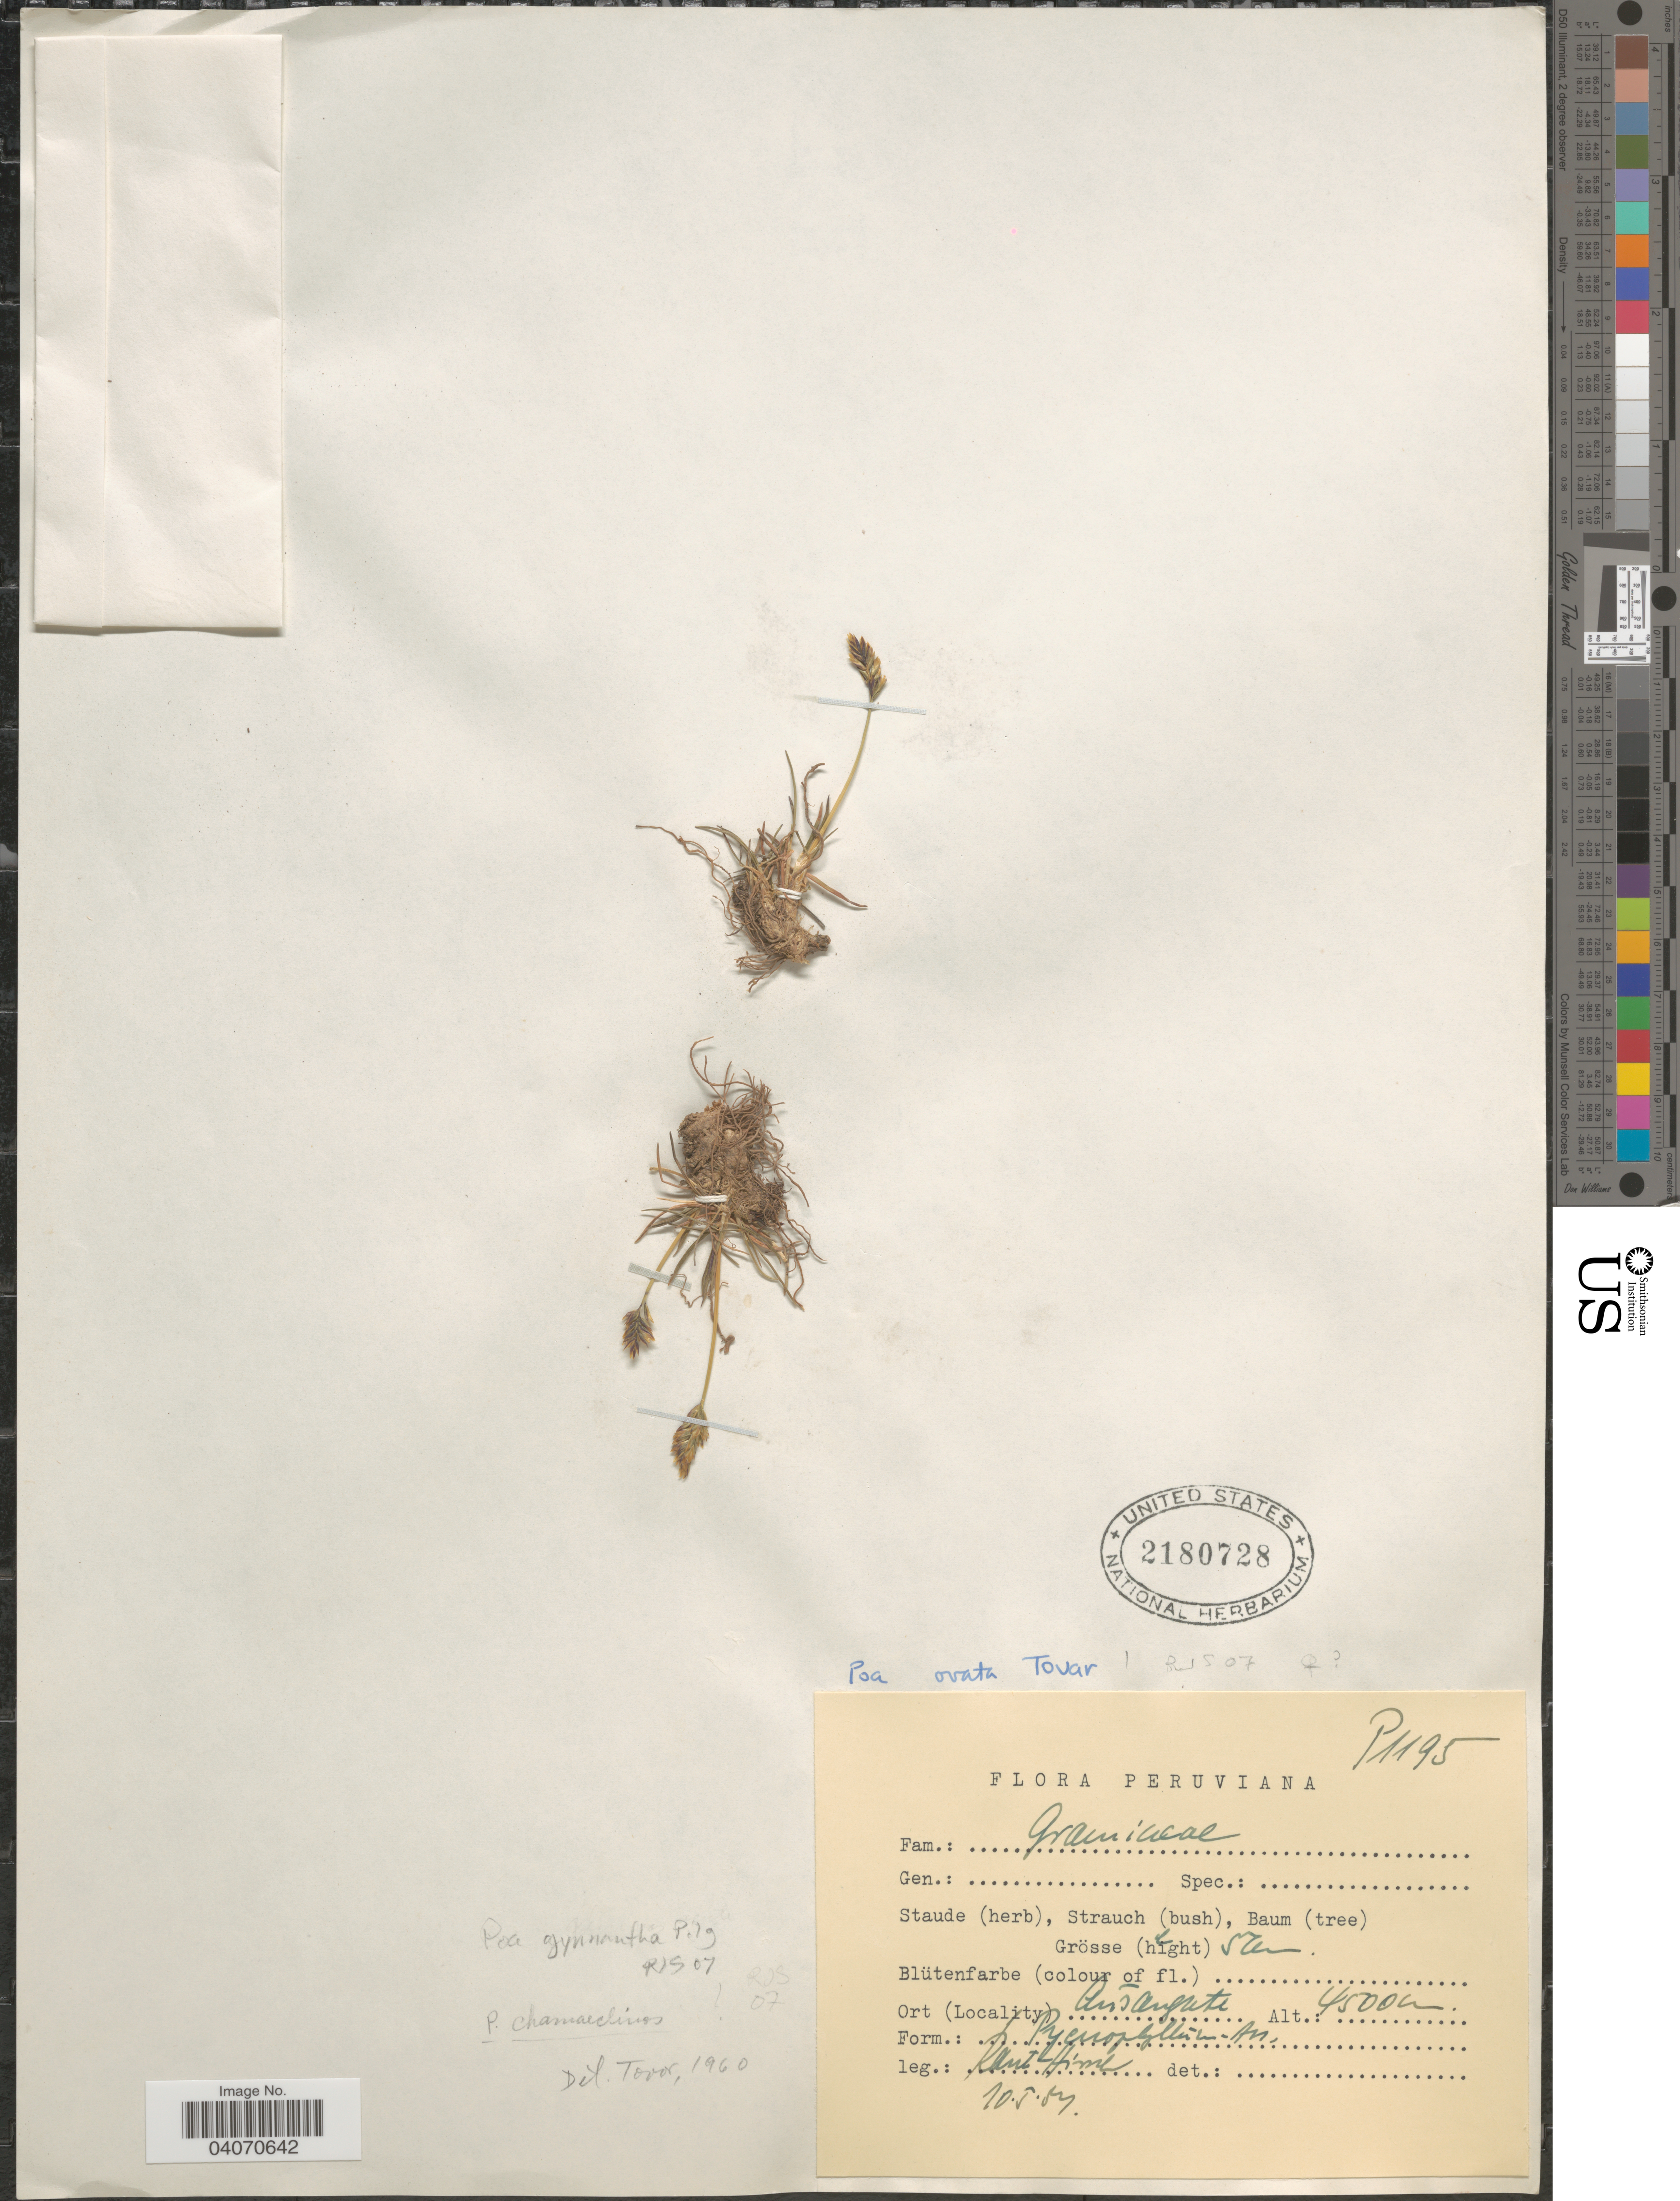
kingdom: Plantae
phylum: Tracheophyta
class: Liliopsida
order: Poales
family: Poaceae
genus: Poa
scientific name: Poa gymnantha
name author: Pilg.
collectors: W. Rauh & G. Hirsch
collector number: P1195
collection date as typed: Transcribed d/m/y: 10/5/57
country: Peru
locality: Ausangate.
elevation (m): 4500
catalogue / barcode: US 2180728